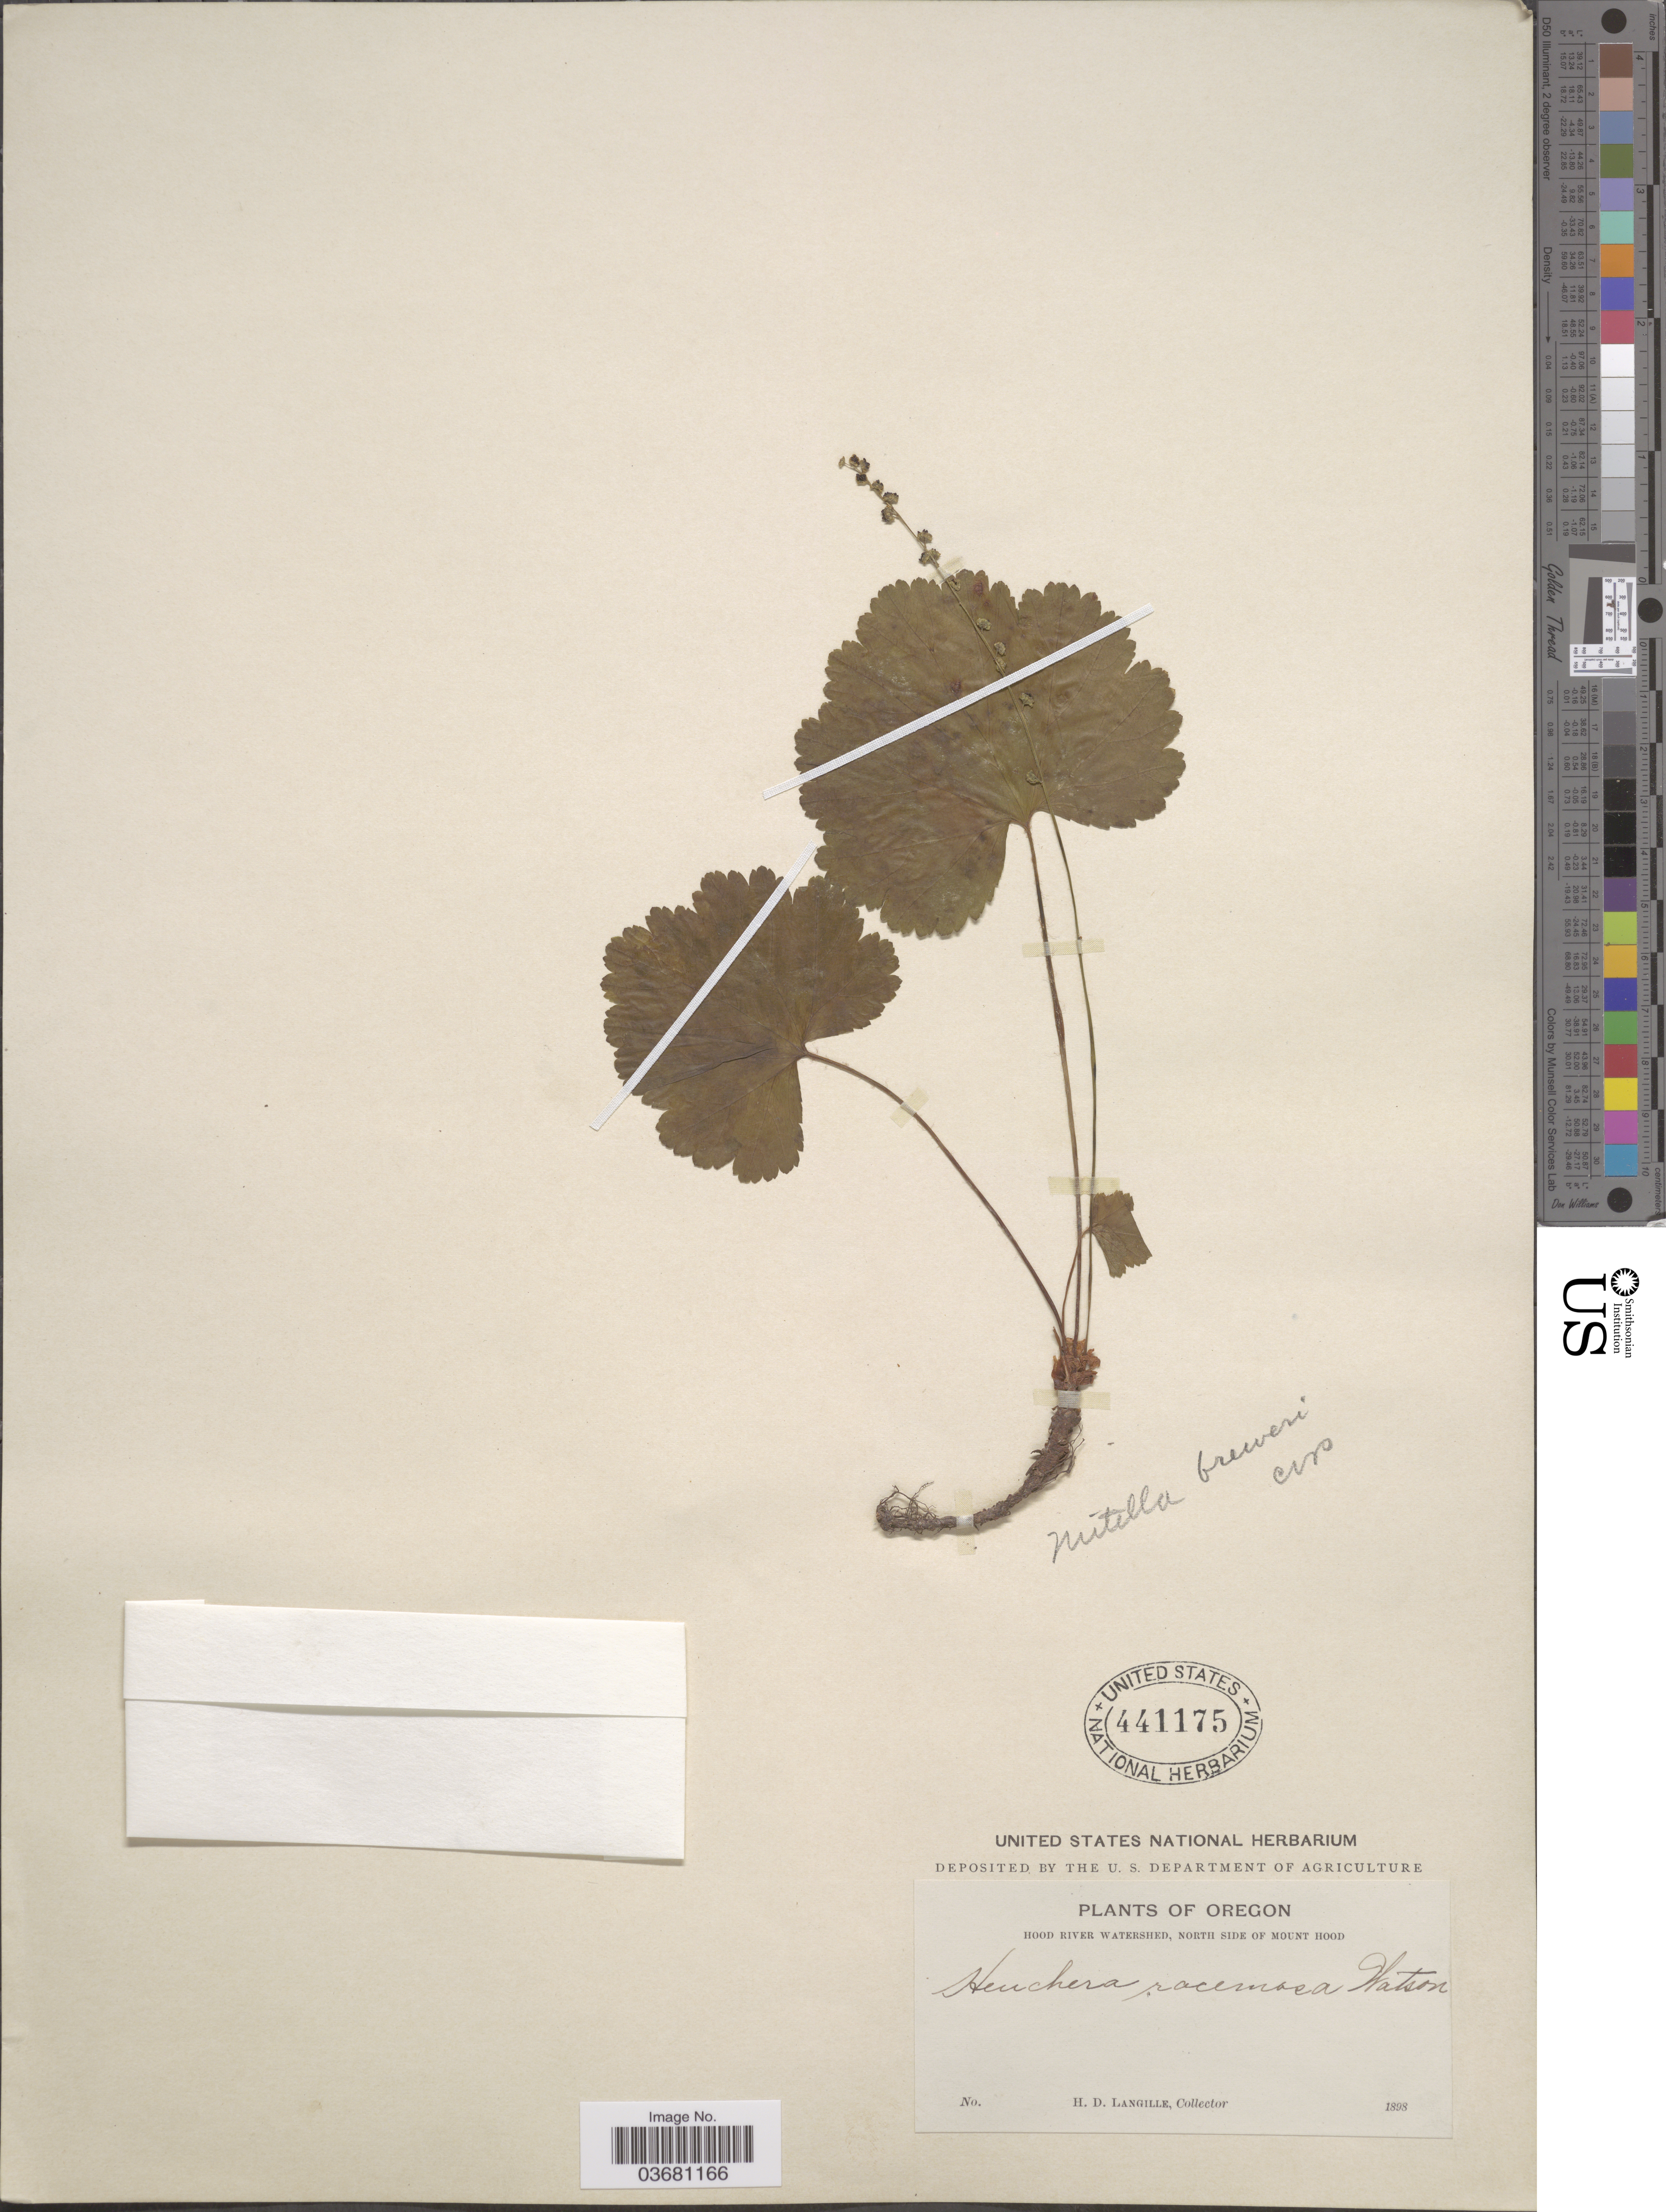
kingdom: Plantae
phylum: Tracheophyta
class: Magnoliopsida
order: Saxifragales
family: Saxifragaceae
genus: Mitella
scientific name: Mitella breweri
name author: A. Gray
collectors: H. Langille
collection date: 1898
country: United States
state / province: Oregon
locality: Hood River Watershed, north side of Mount Hood.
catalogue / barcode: US 441175